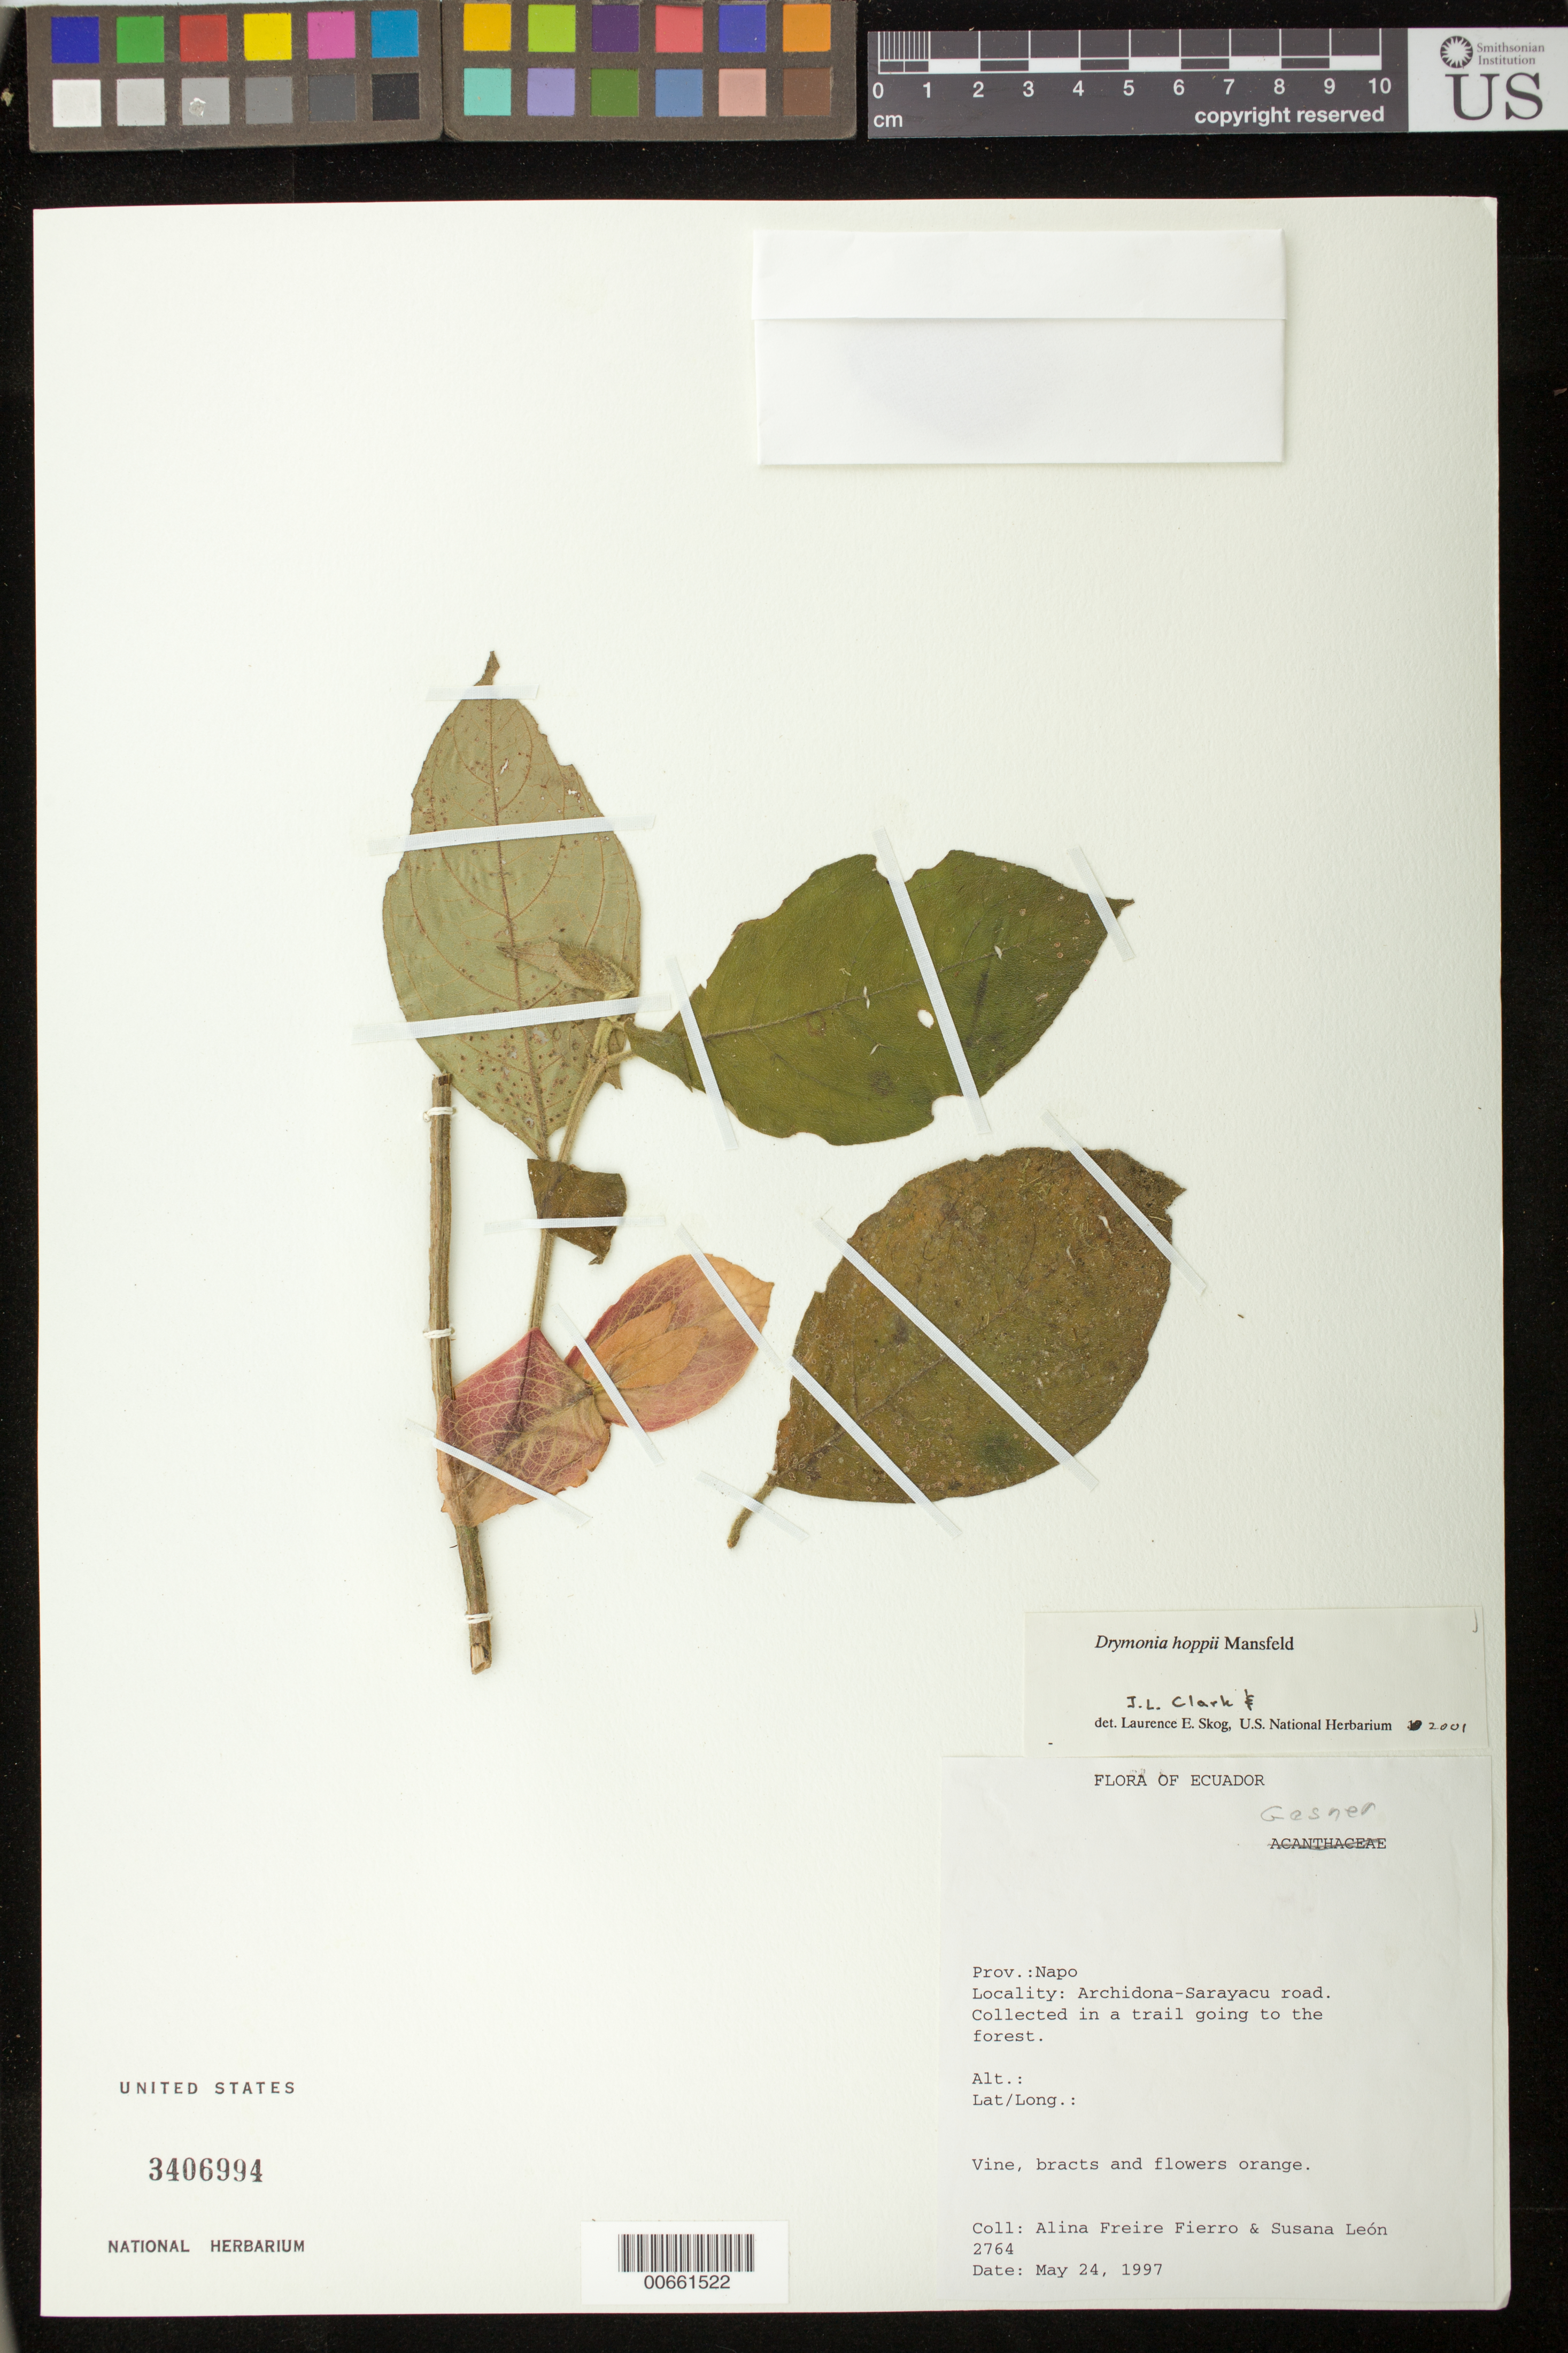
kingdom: Plantae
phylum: Tracheophyta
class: Magnoliopsida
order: Lamiales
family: Gesneriaceae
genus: Drymonia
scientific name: Drymonia hoppii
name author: (Mansf.) Wiehler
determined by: Clark, J. L.; Skog, Laurence E.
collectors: A. Freire-Fierro & S. León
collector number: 2764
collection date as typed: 24 May 1997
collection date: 1997-05-24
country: Ecuador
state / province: Napo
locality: Archidona-Sarayacu road, collected in a trail going to the forest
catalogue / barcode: US 3406994